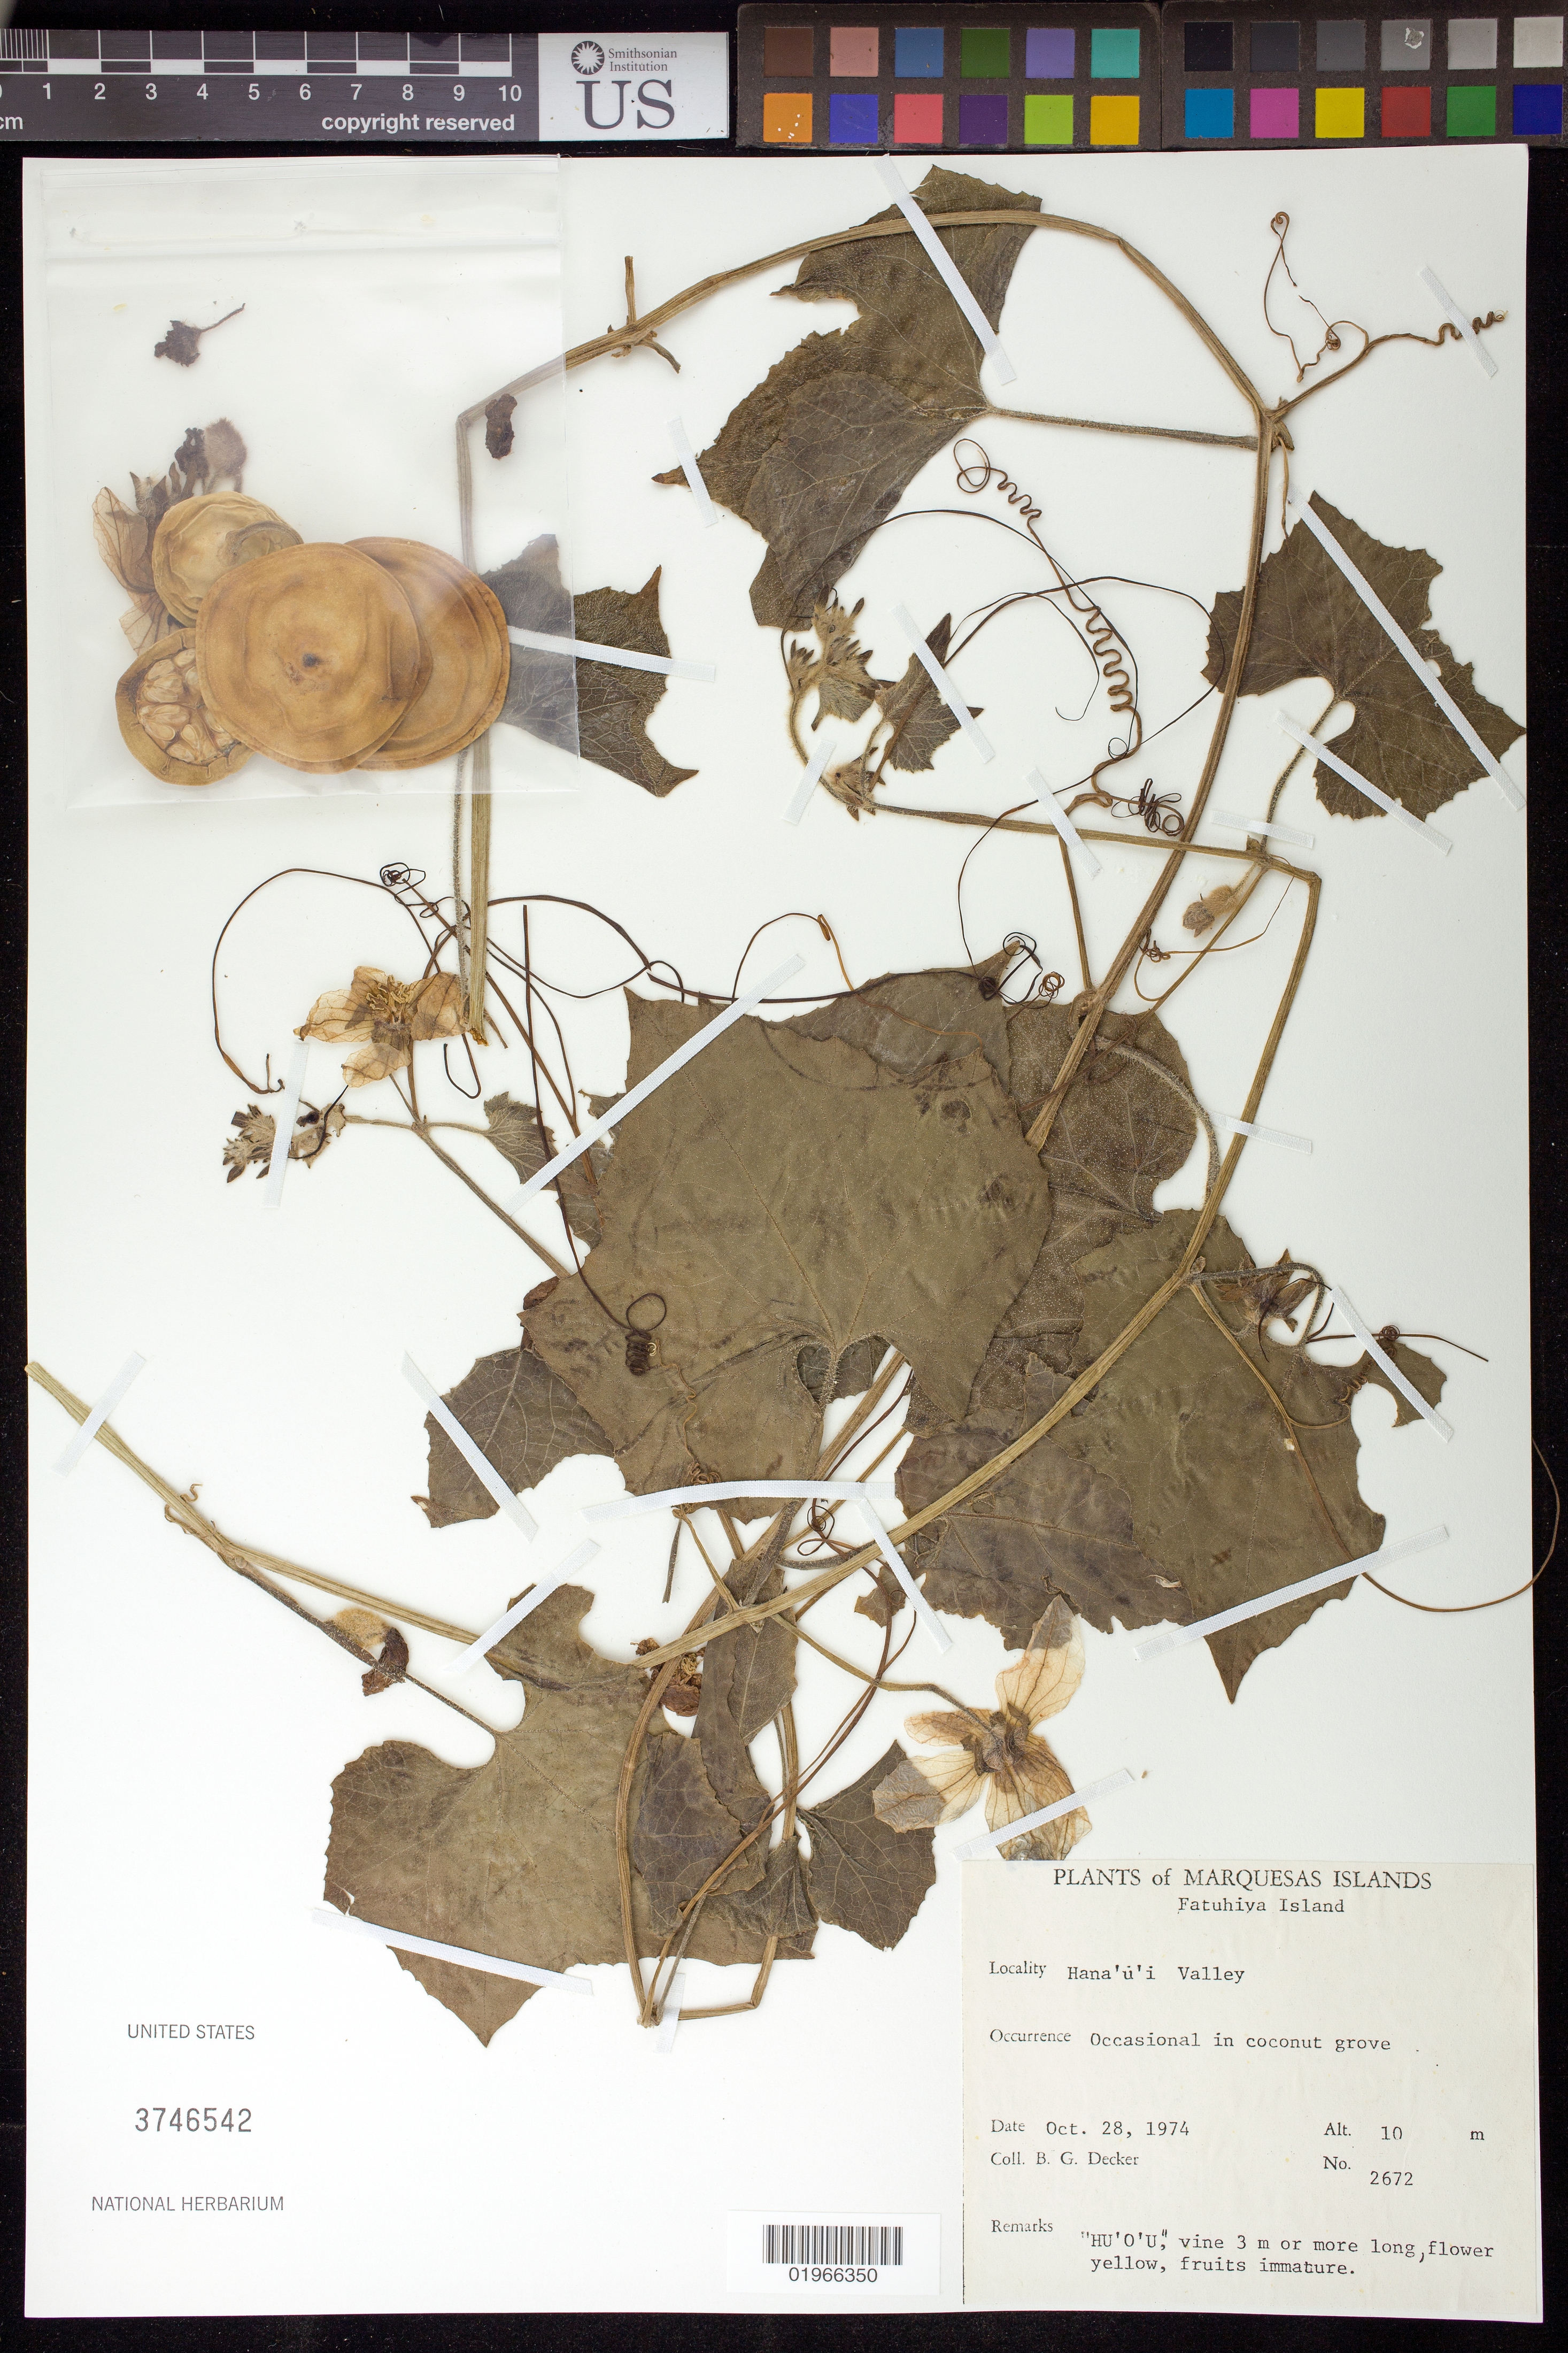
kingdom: Plantae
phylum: Tracheophyta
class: Magnoliopsida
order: Cucurbitales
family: Cucurbitaceae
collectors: B. G. Decker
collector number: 2672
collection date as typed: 28 October 1974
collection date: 1974-10-28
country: French Polynesia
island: Fatu Hiva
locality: Hana'u'i Valley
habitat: Coconut grove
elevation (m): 10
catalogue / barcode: US 3746542